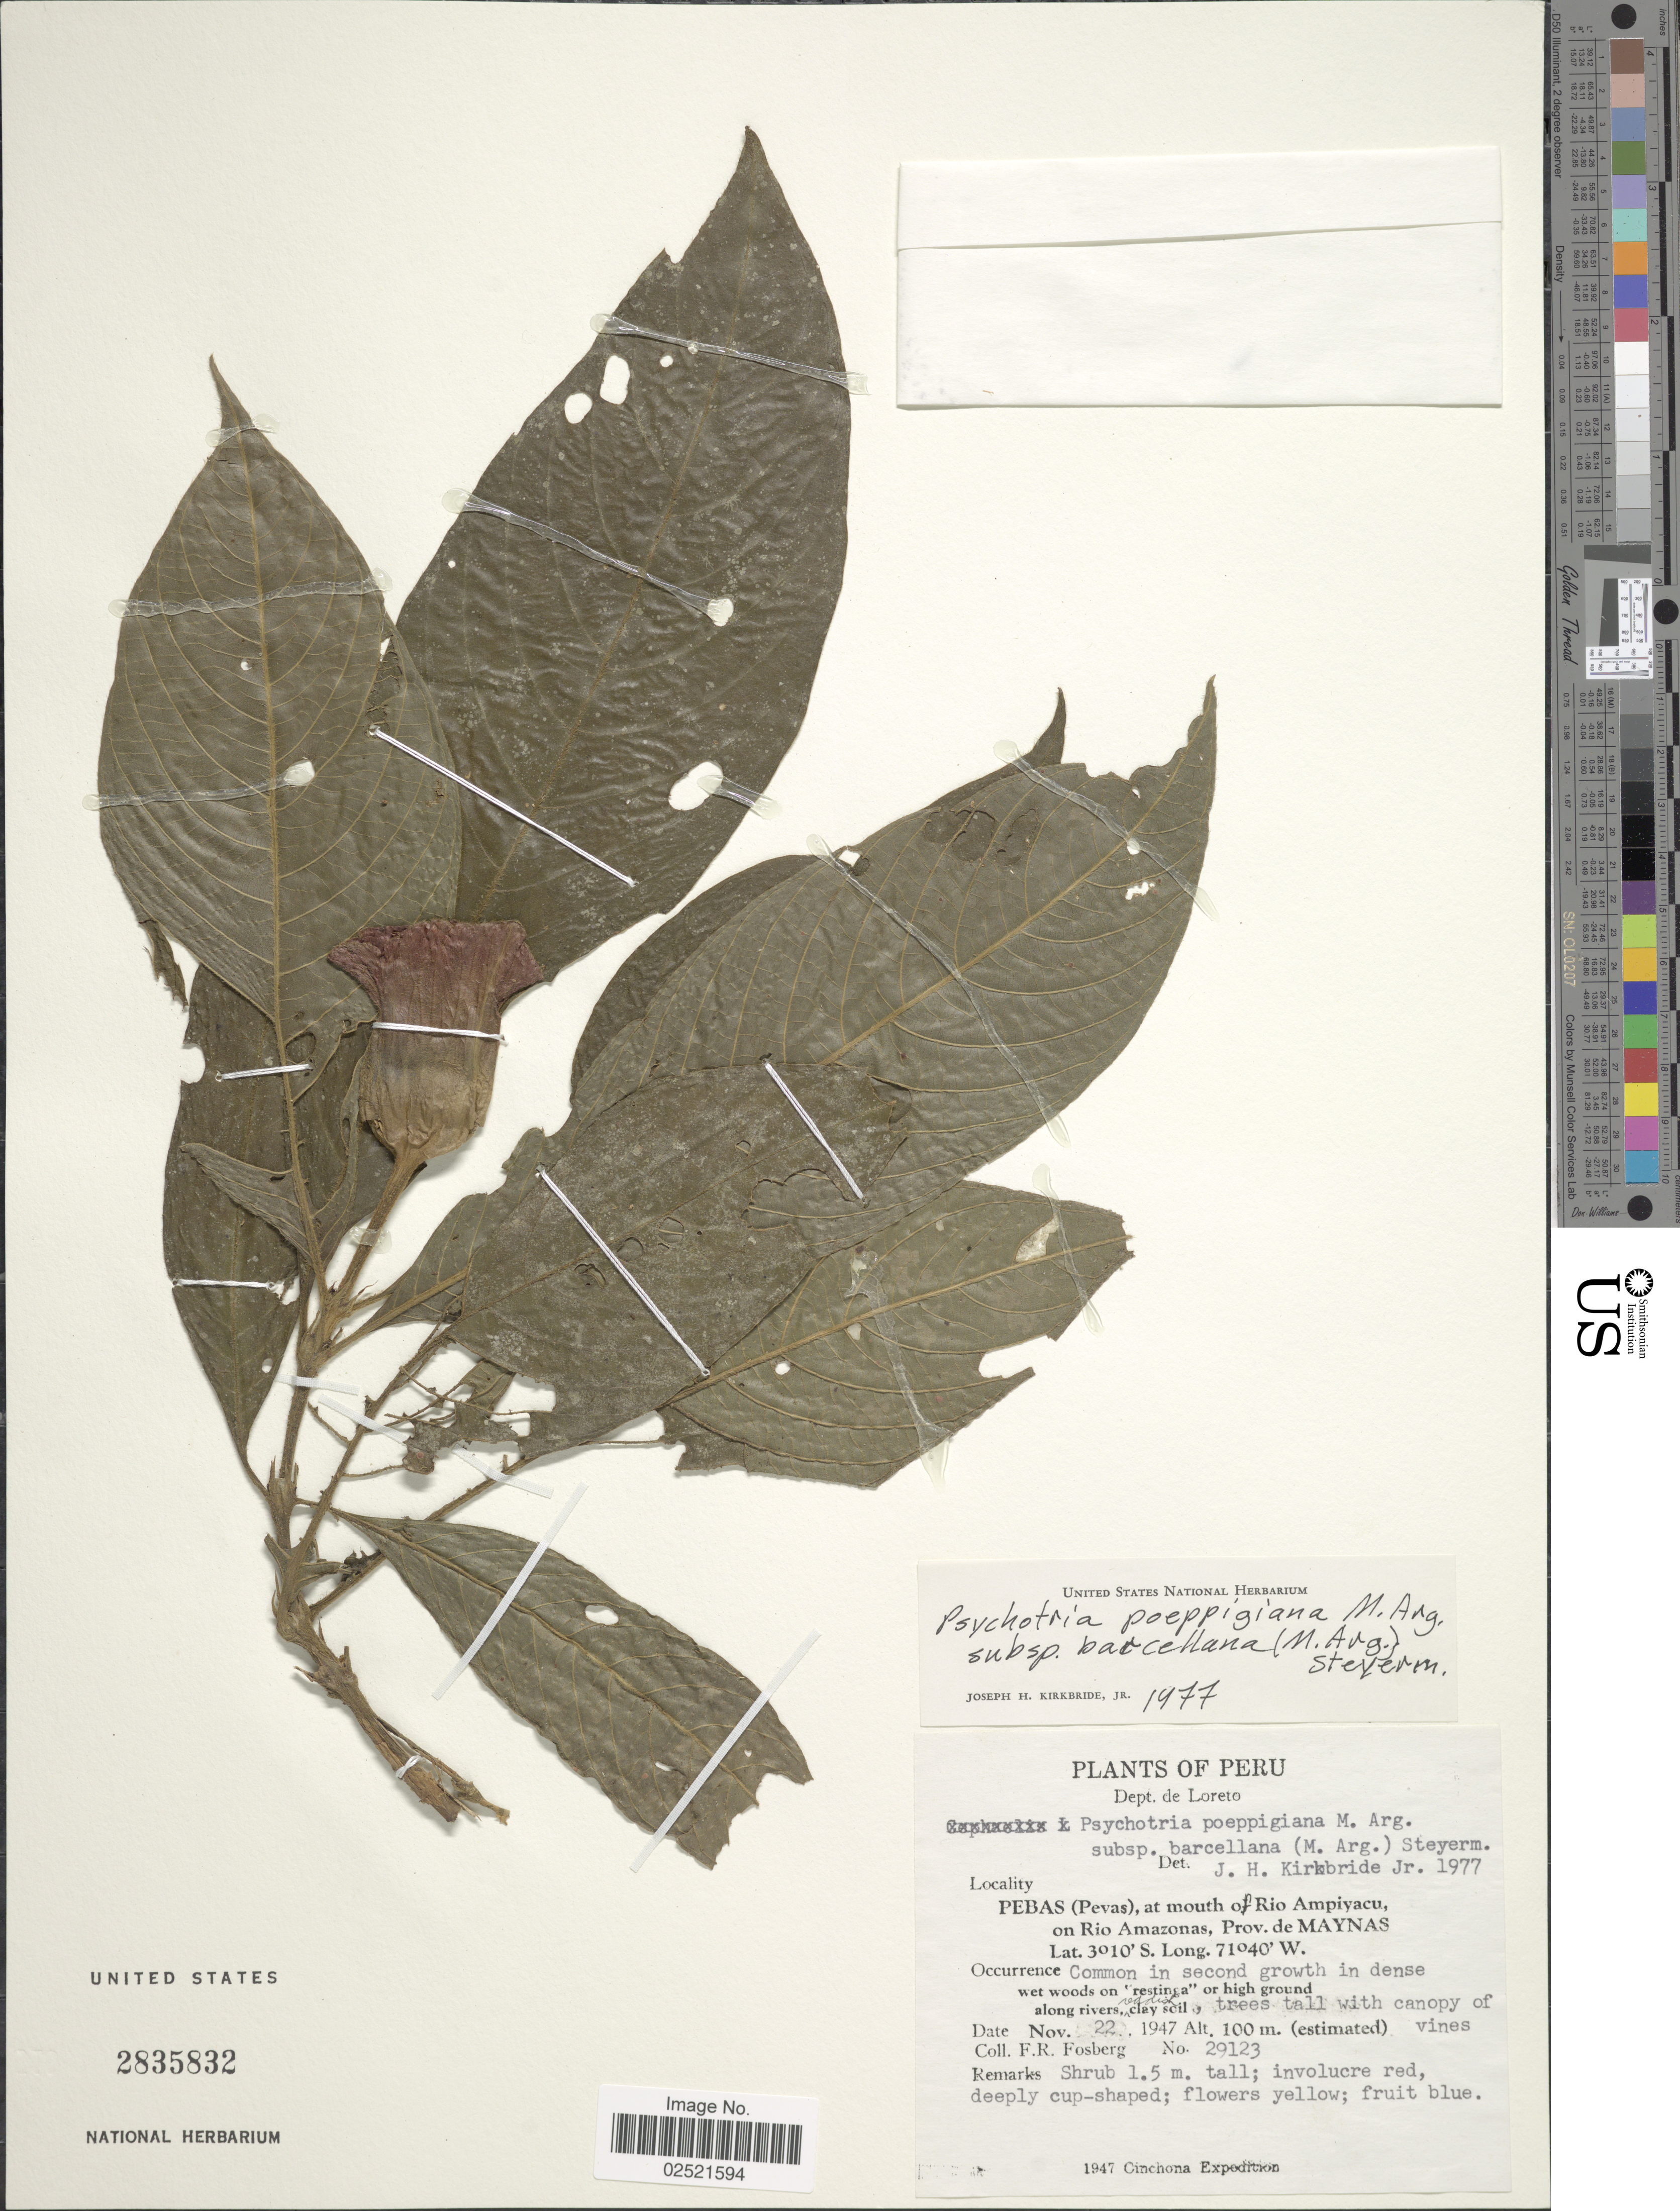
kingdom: Plantae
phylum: Tracheophyta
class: Magnoliopsida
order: Gentianales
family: Rubiaceae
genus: Psychotria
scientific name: Psychotria poeppigiana subsp. barcellana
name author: (Müll. Arg.) Steyerm.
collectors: F. R. Fosberg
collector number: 29123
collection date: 1947-11-22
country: Peru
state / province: Loreto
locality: Pebas (Pevas), at mouth of Rio Ampiyacu, on Rio Amazonas, Prov. de Maynas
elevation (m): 100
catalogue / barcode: US 2835832